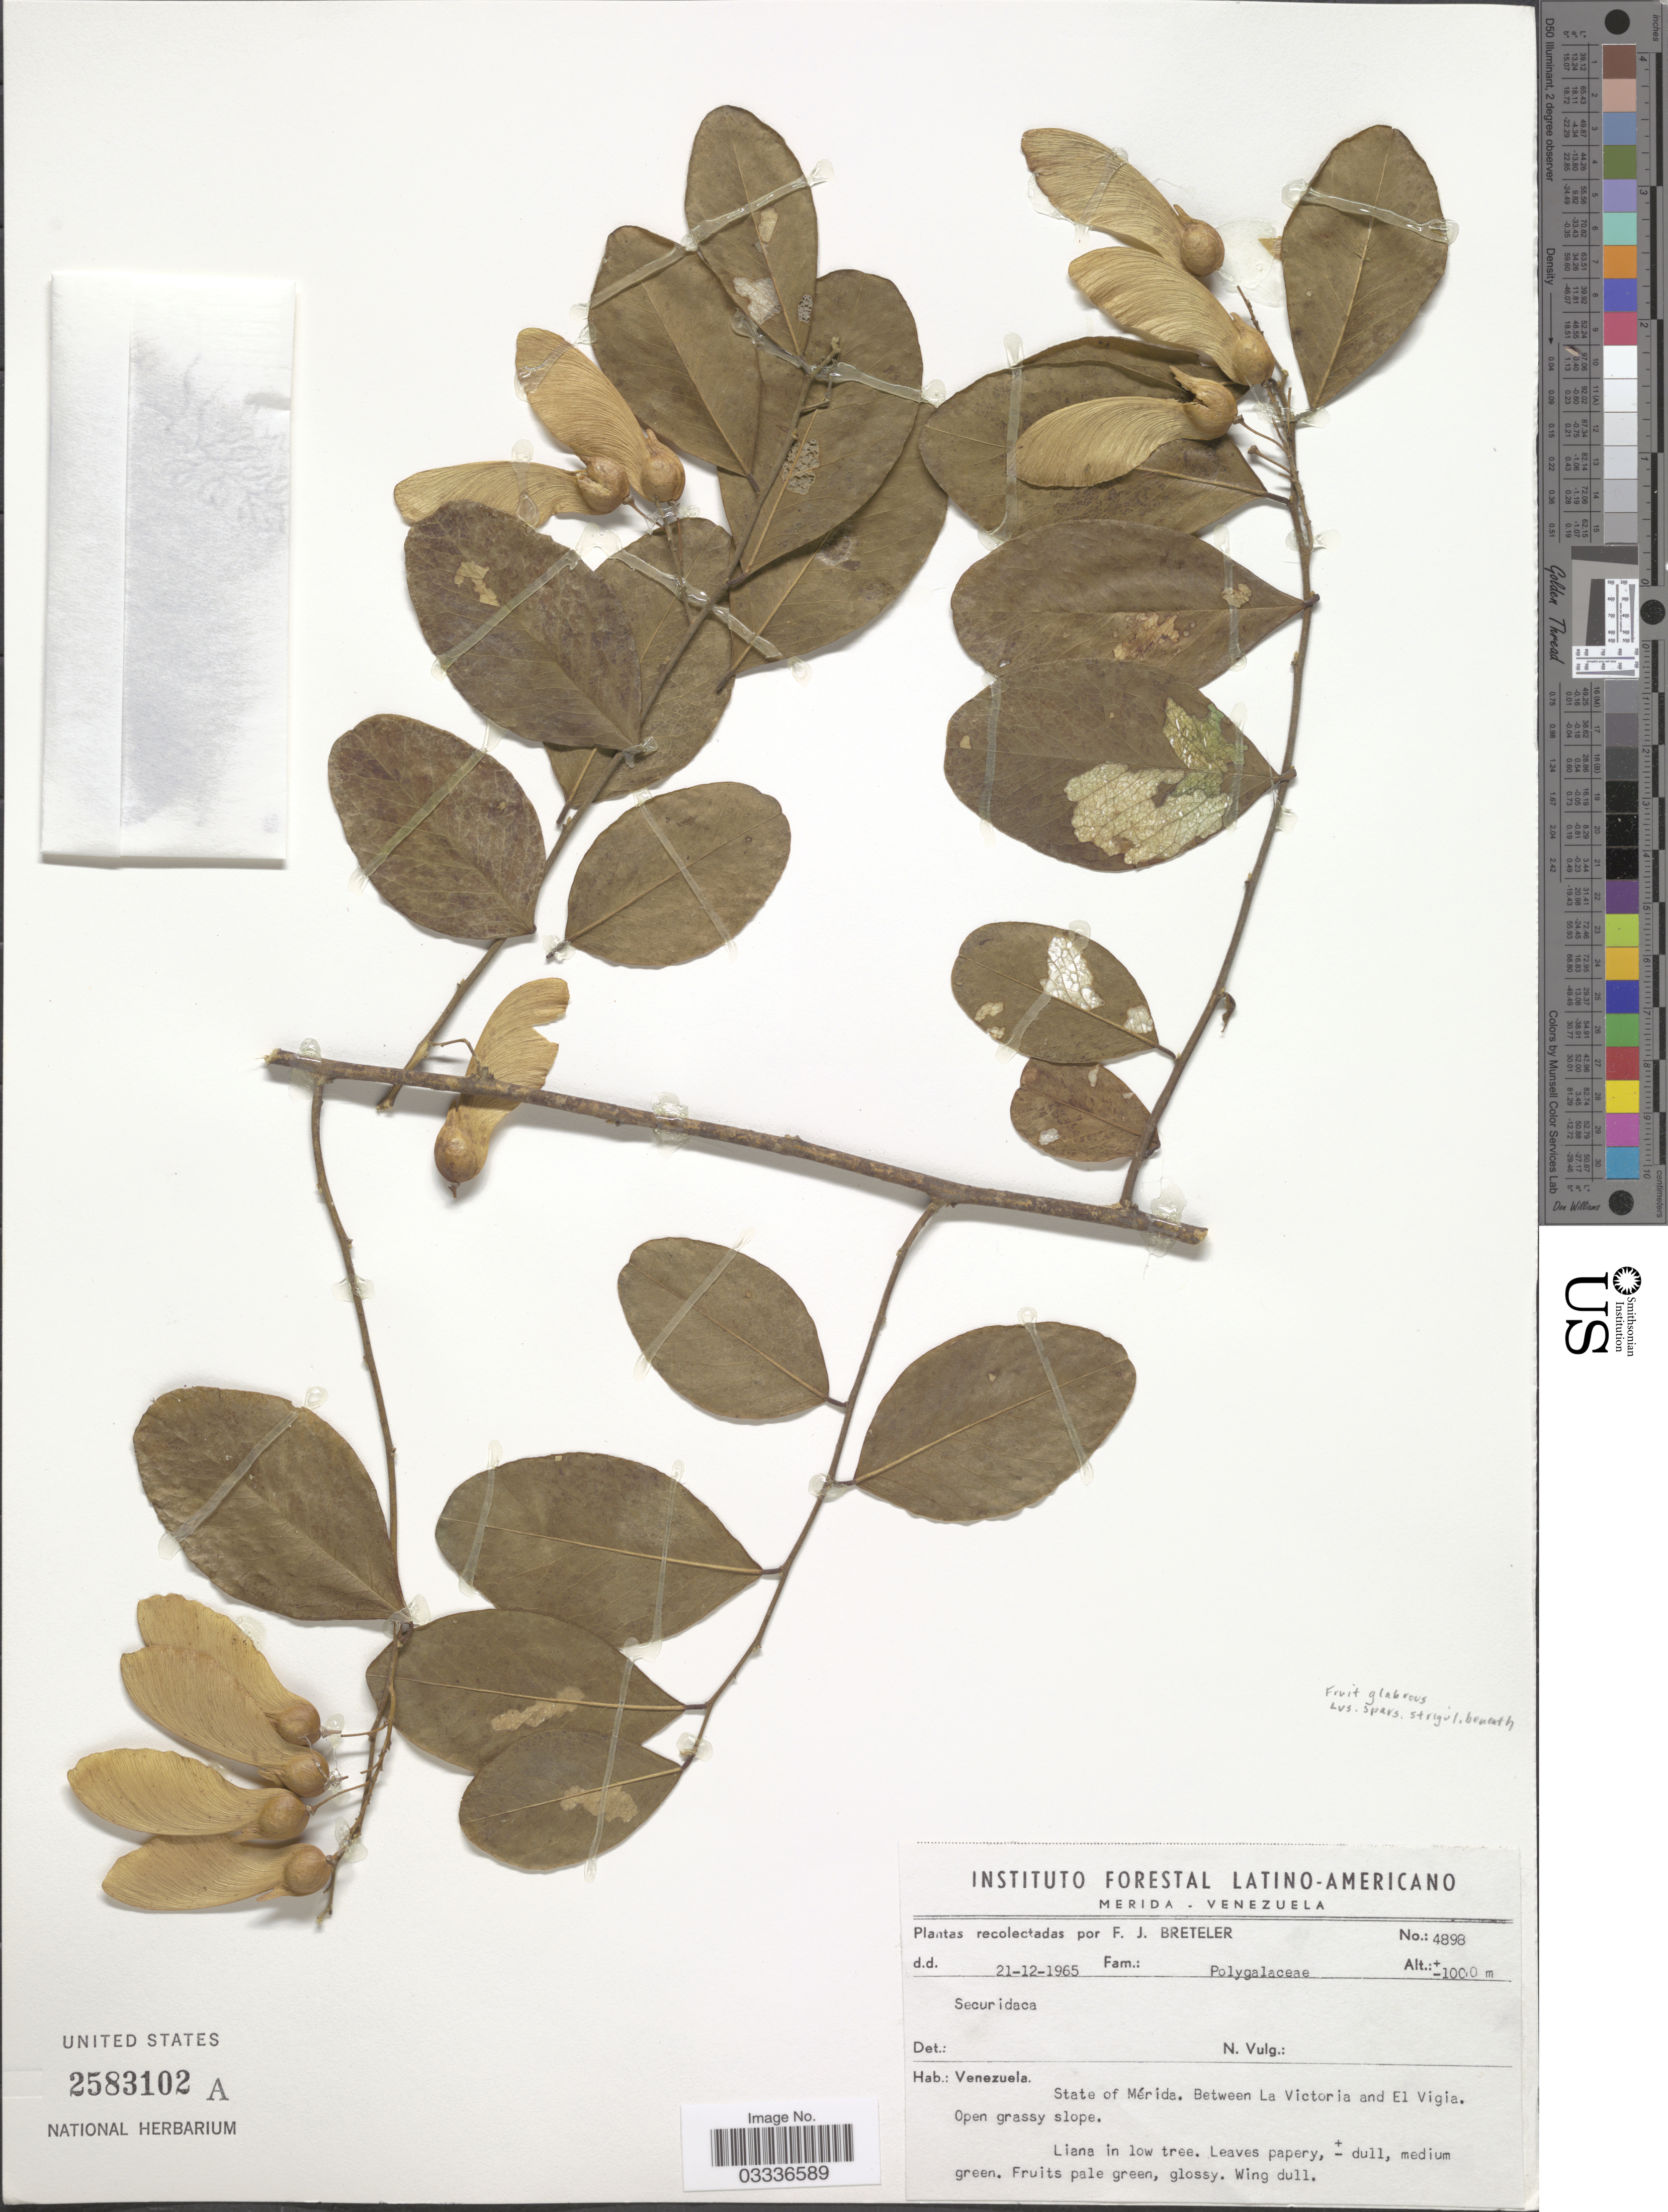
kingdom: Plantae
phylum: Tracheophyta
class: Magnoliopsida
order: Fabales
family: Polygalaceae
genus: Securidaca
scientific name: Securidaca scandens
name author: Jacq.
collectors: F. J. Breteler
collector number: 4898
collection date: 1965-12-21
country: Venezuela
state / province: Mérida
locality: Between La Victoria and El Vigia.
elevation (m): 1000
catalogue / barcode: US 2583102A